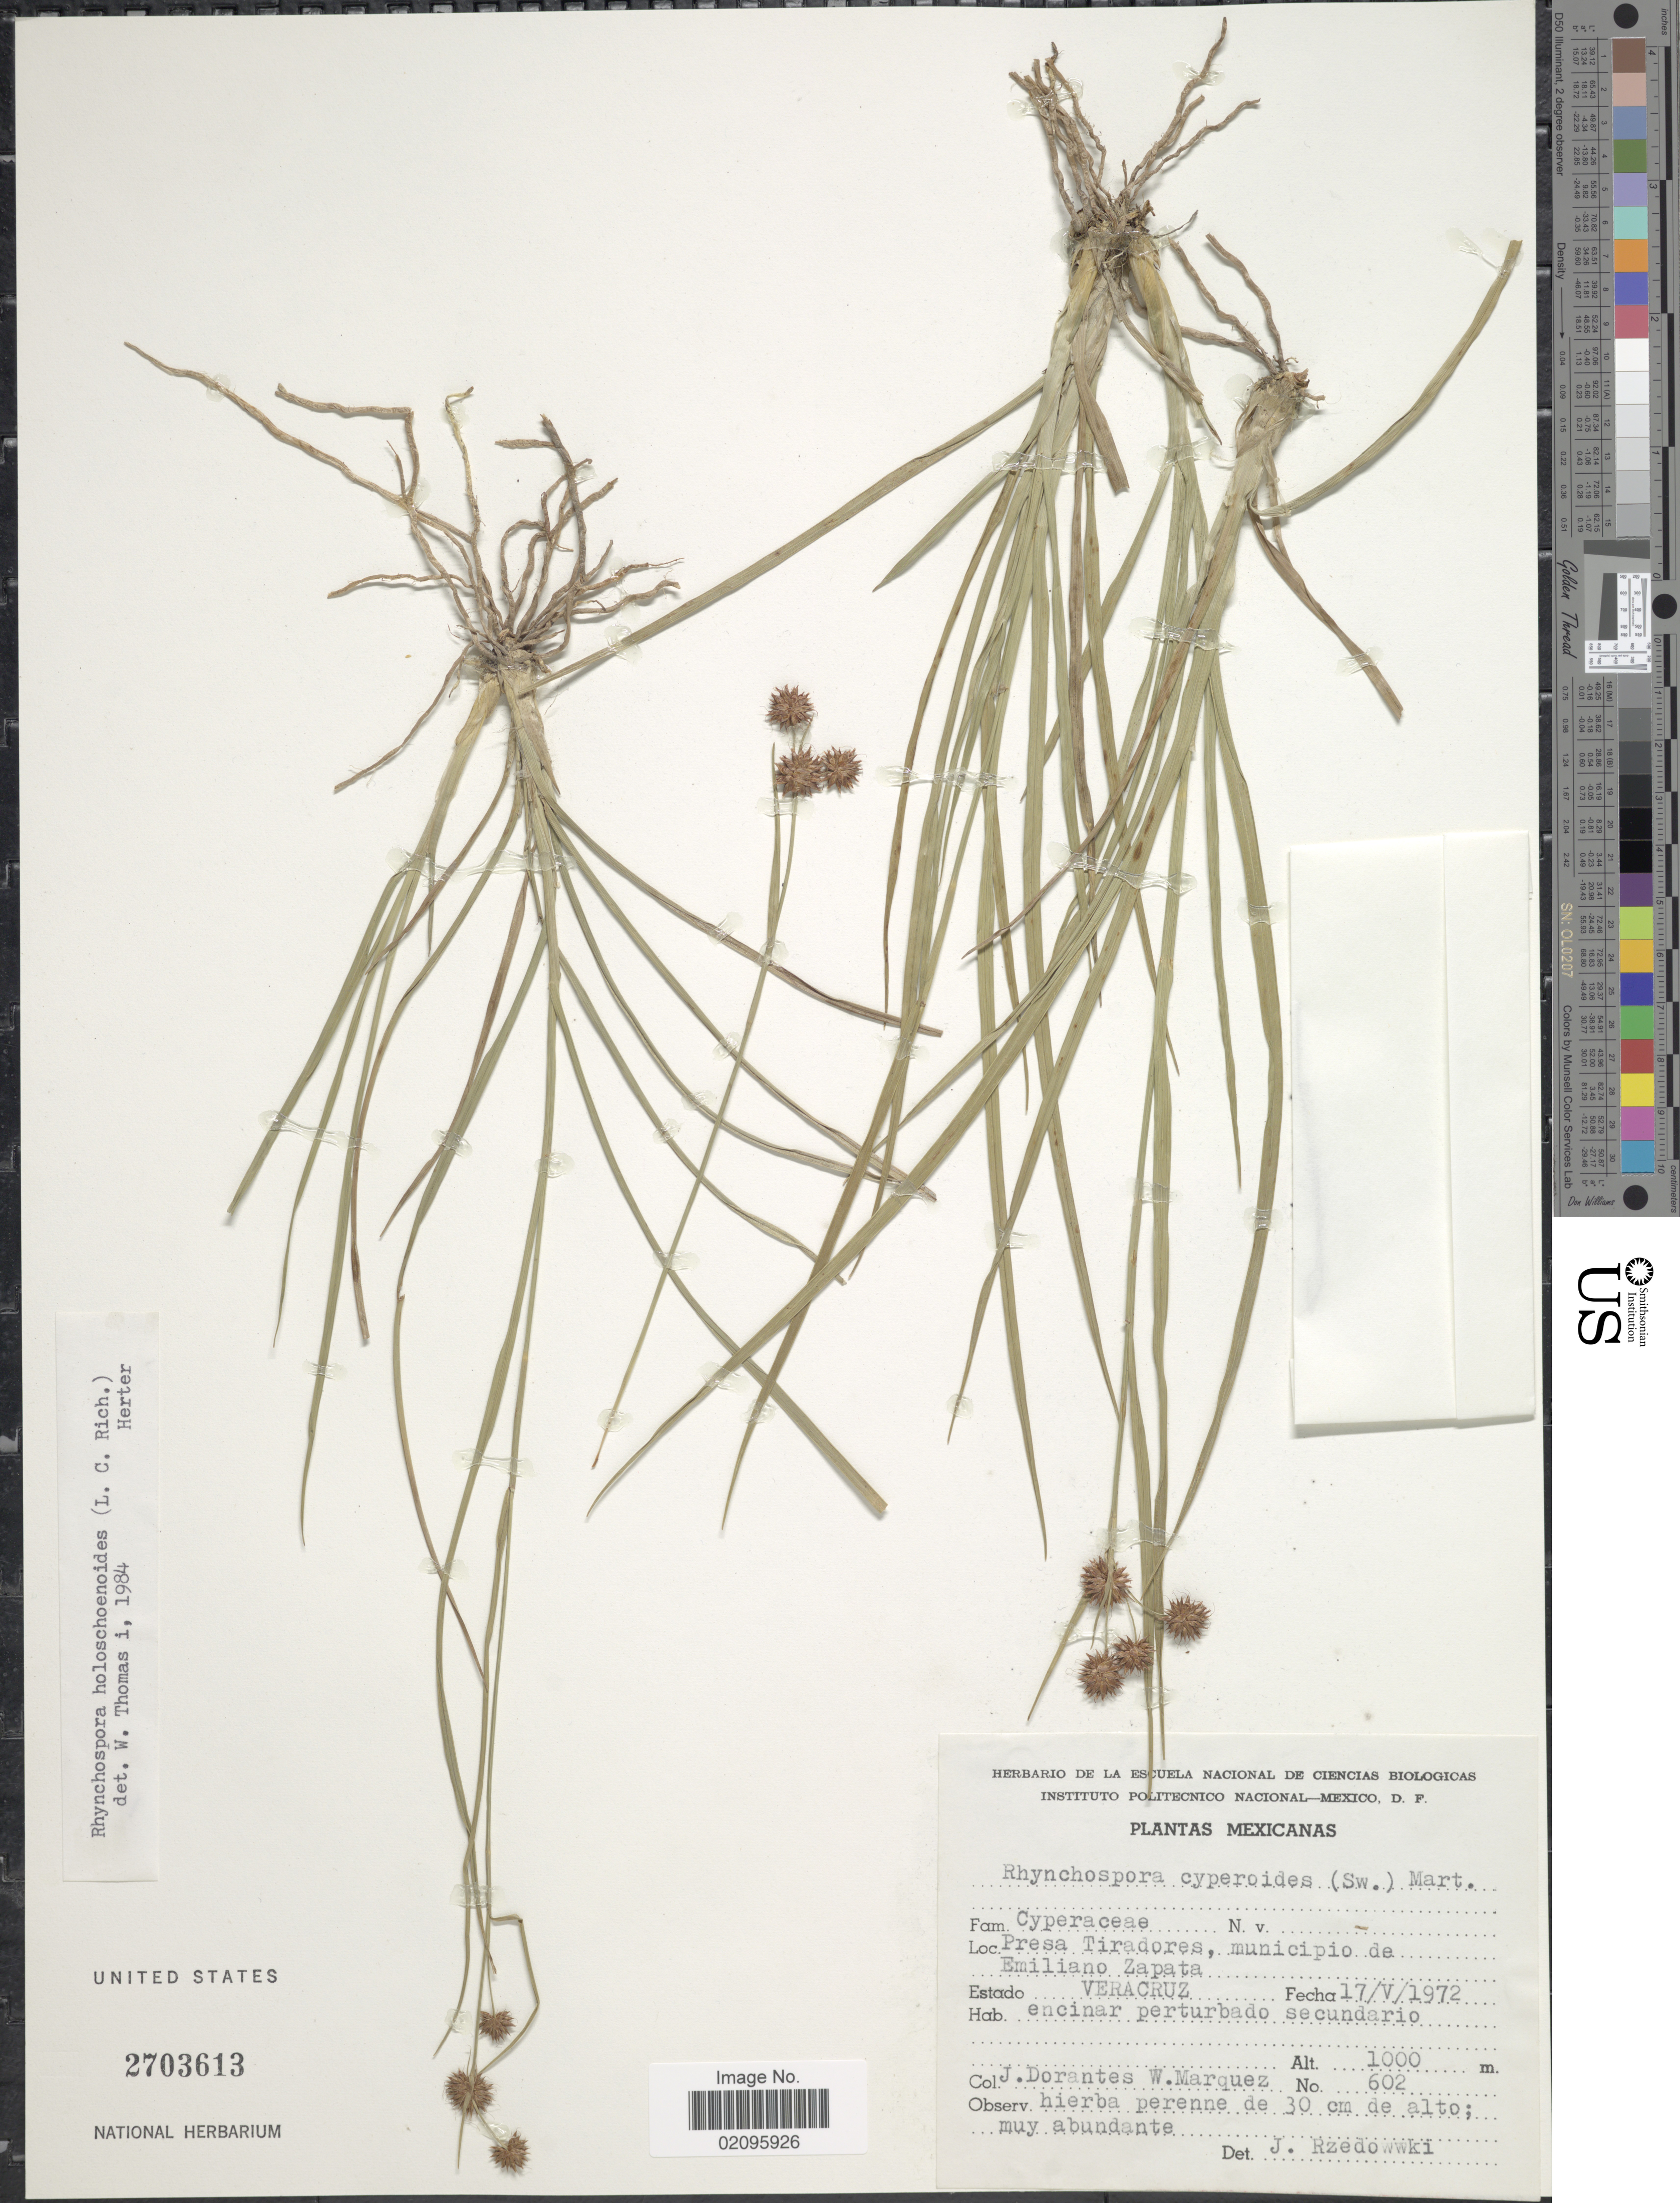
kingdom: Plantae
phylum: Tracheophyta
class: Liliopsida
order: Poales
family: Cyperaceae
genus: Rhynchospora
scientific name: Rhynchospora holoschoenoides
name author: (Rich.) Herter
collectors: J. Dorantes & W. Marquez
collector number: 602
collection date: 1972-05-17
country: Mexico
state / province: Veracruz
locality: Veracruz, Presa Tiradores, municipio da Emiliano Zapata.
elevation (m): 1000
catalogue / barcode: US 2703613